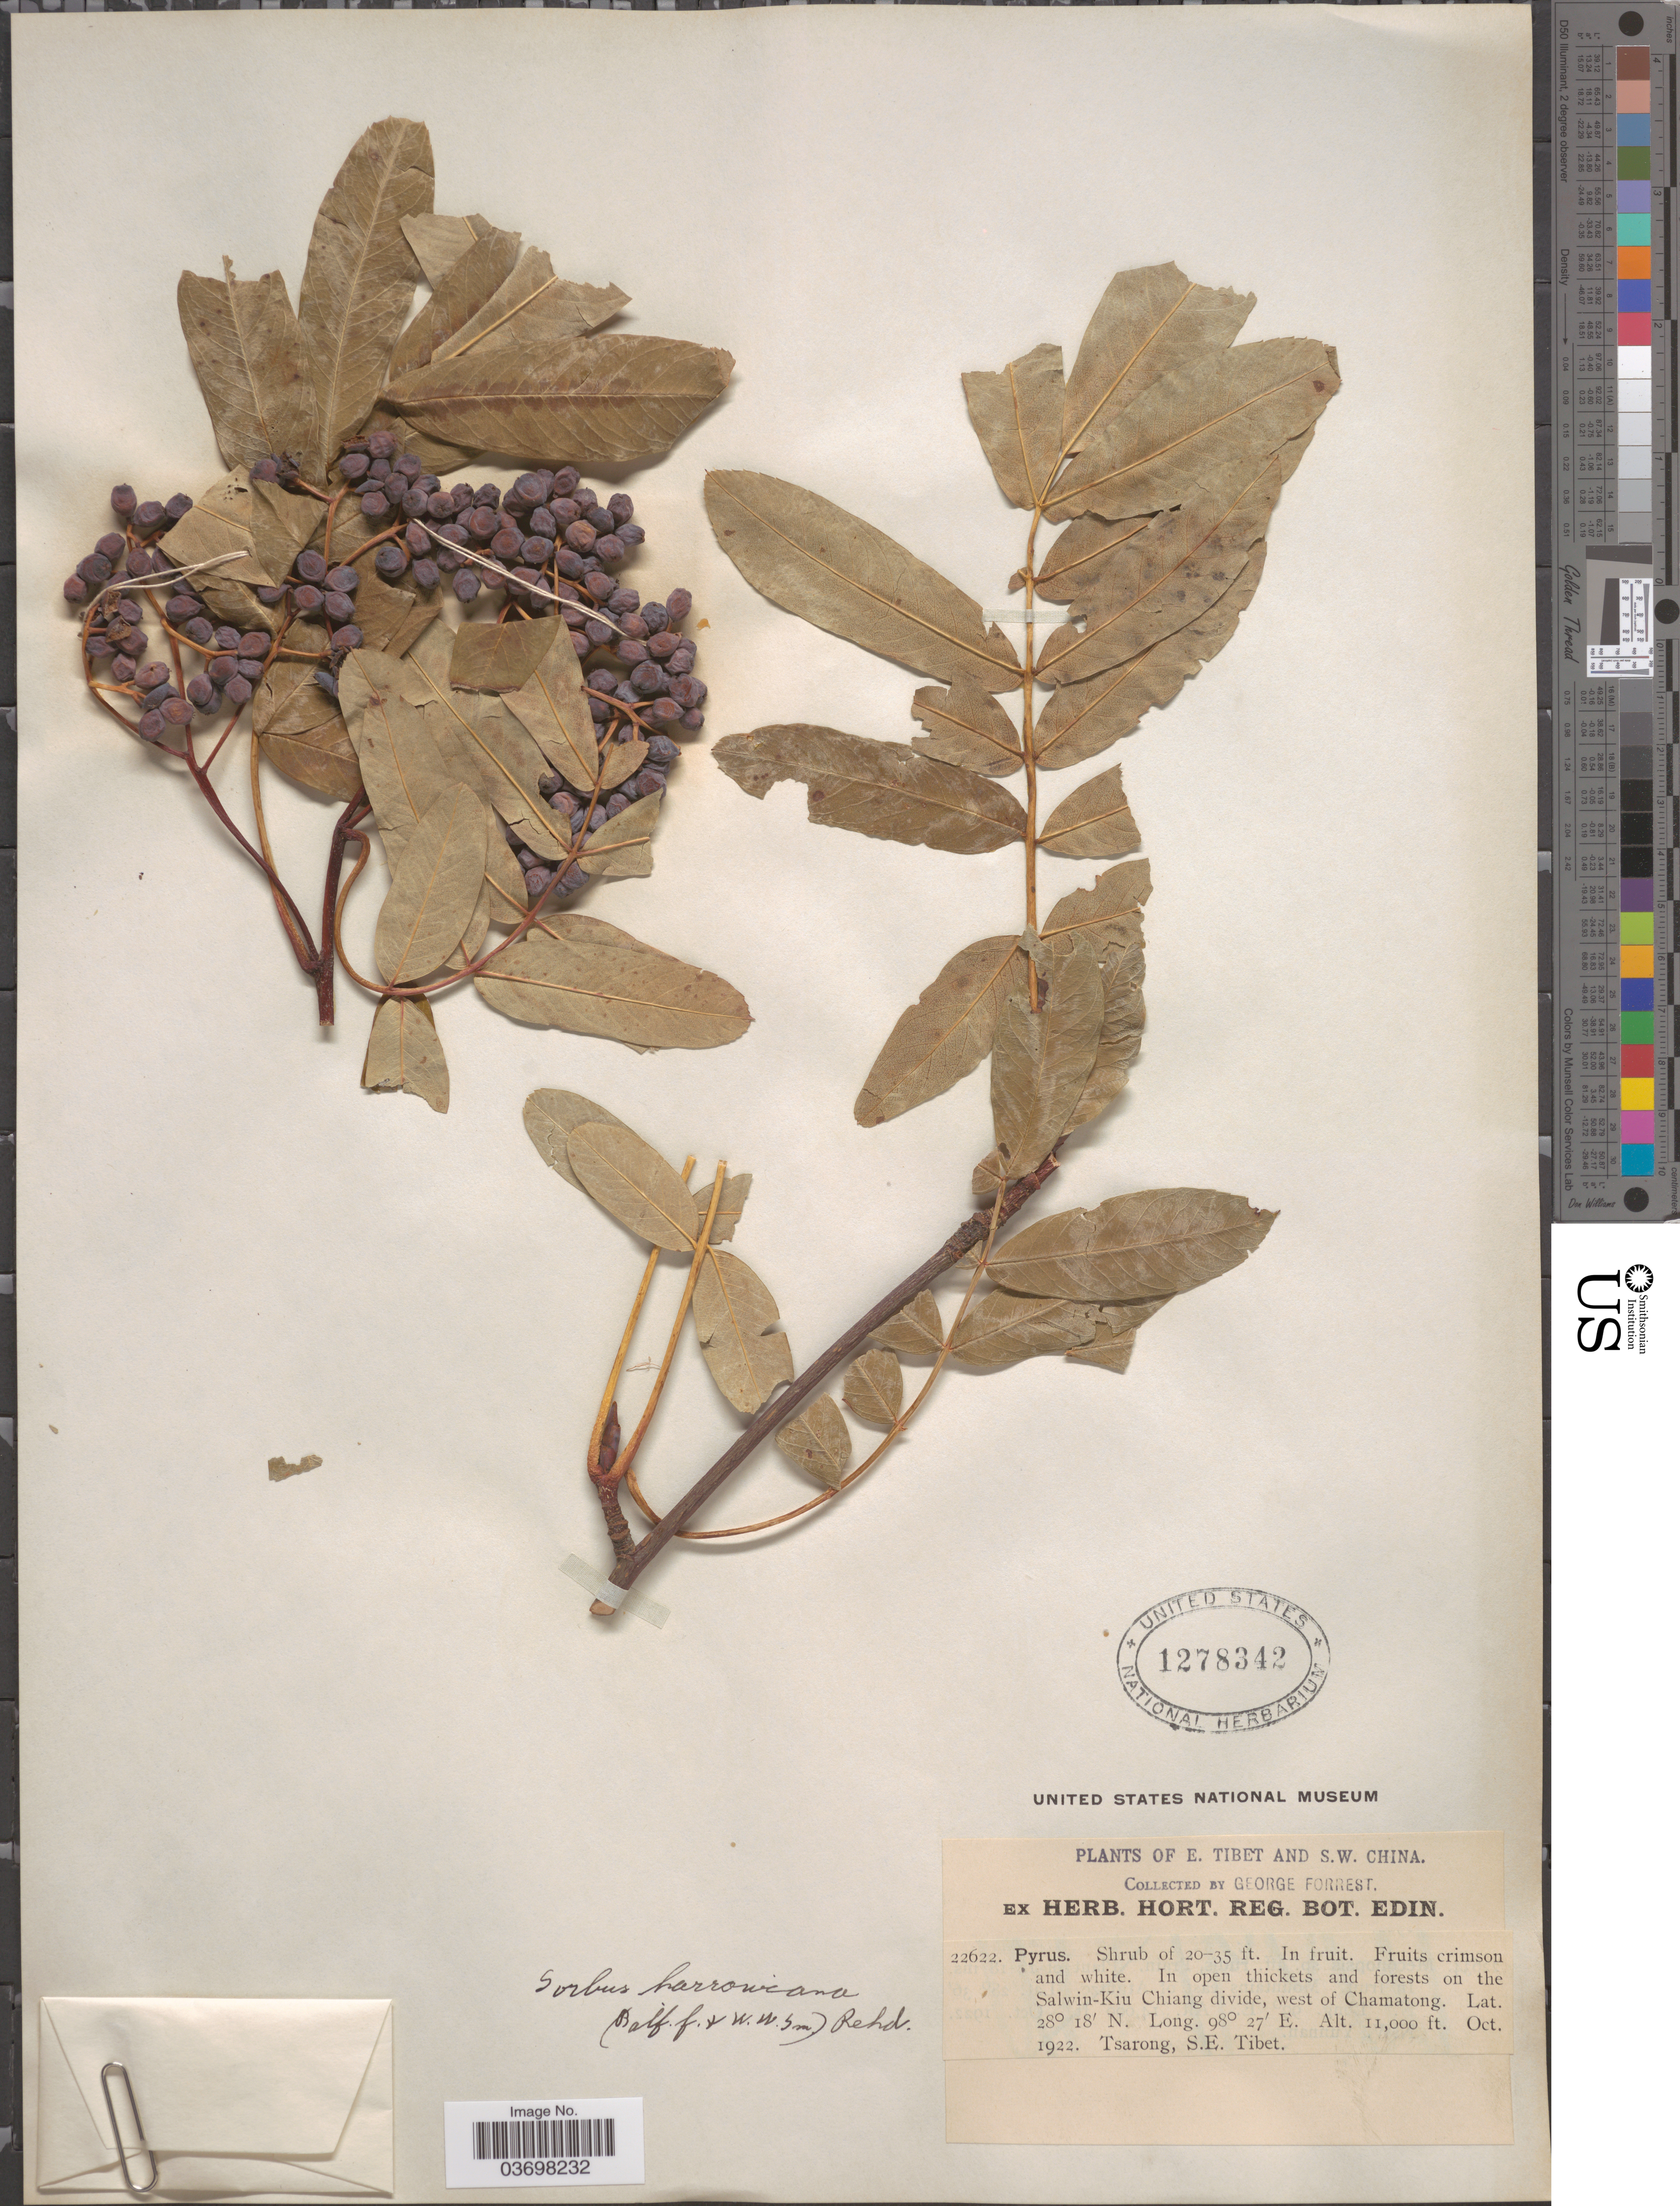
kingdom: Plantae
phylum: Tracheophyta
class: Magnoliopsida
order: Rosales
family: Rosaceae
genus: Sorbus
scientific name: Sorbus harrowiana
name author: (Balf. f. & W.W. Sm.) Rehder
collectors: G. Forrest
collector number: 22622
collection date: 1922-10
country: China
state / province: Xizang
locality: S.W. China. In open thickets and forests on the Salwin-Kiu Chiang divide, west of Chamatong. Tsarong, S.E. Tibet.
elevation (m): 3353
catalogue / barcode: US 1278342